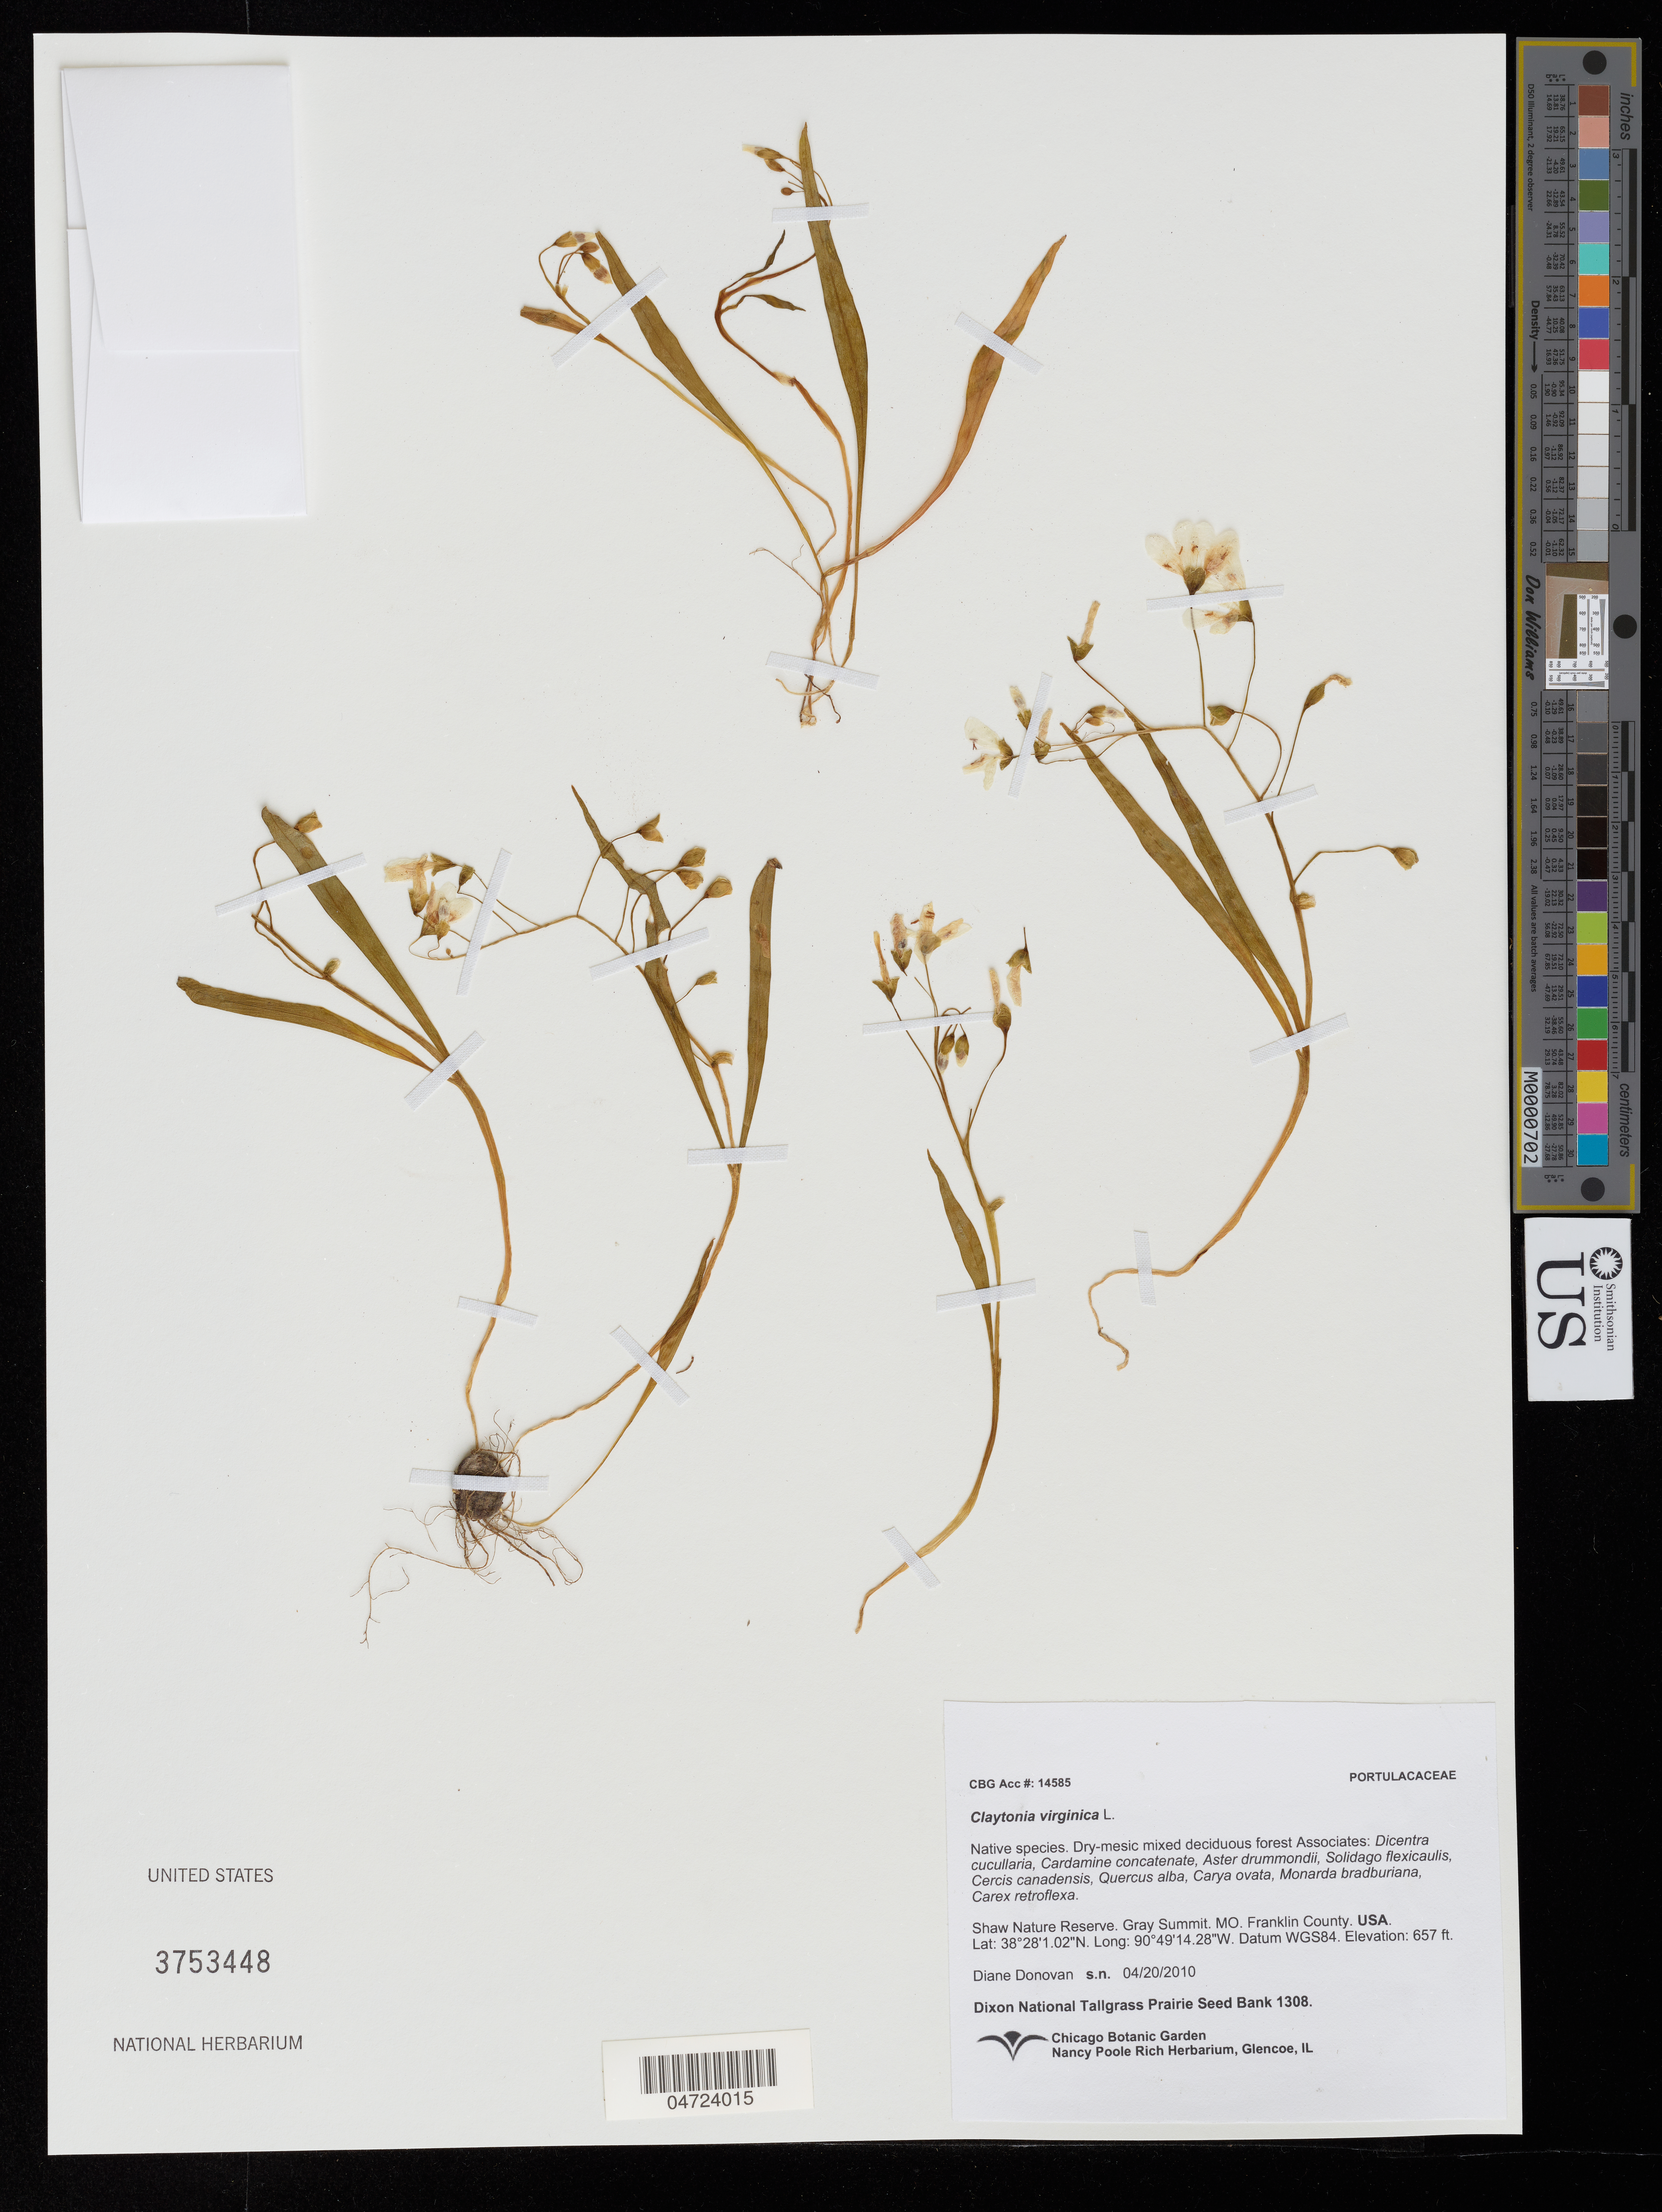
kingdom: Plantae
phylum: Tracheophyta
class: Magnoliopsida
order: Caryophyllales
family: Montiaceae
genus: Claytonia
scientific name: Claytonia virginica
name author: L.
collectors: D. Donovan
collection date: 2010-04-20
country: United States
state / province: Missouri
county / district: Franklin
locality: Shaw Nature Reserve. Gray Summit. MO. Franklin County.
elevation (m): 200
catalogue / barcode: US 3753448